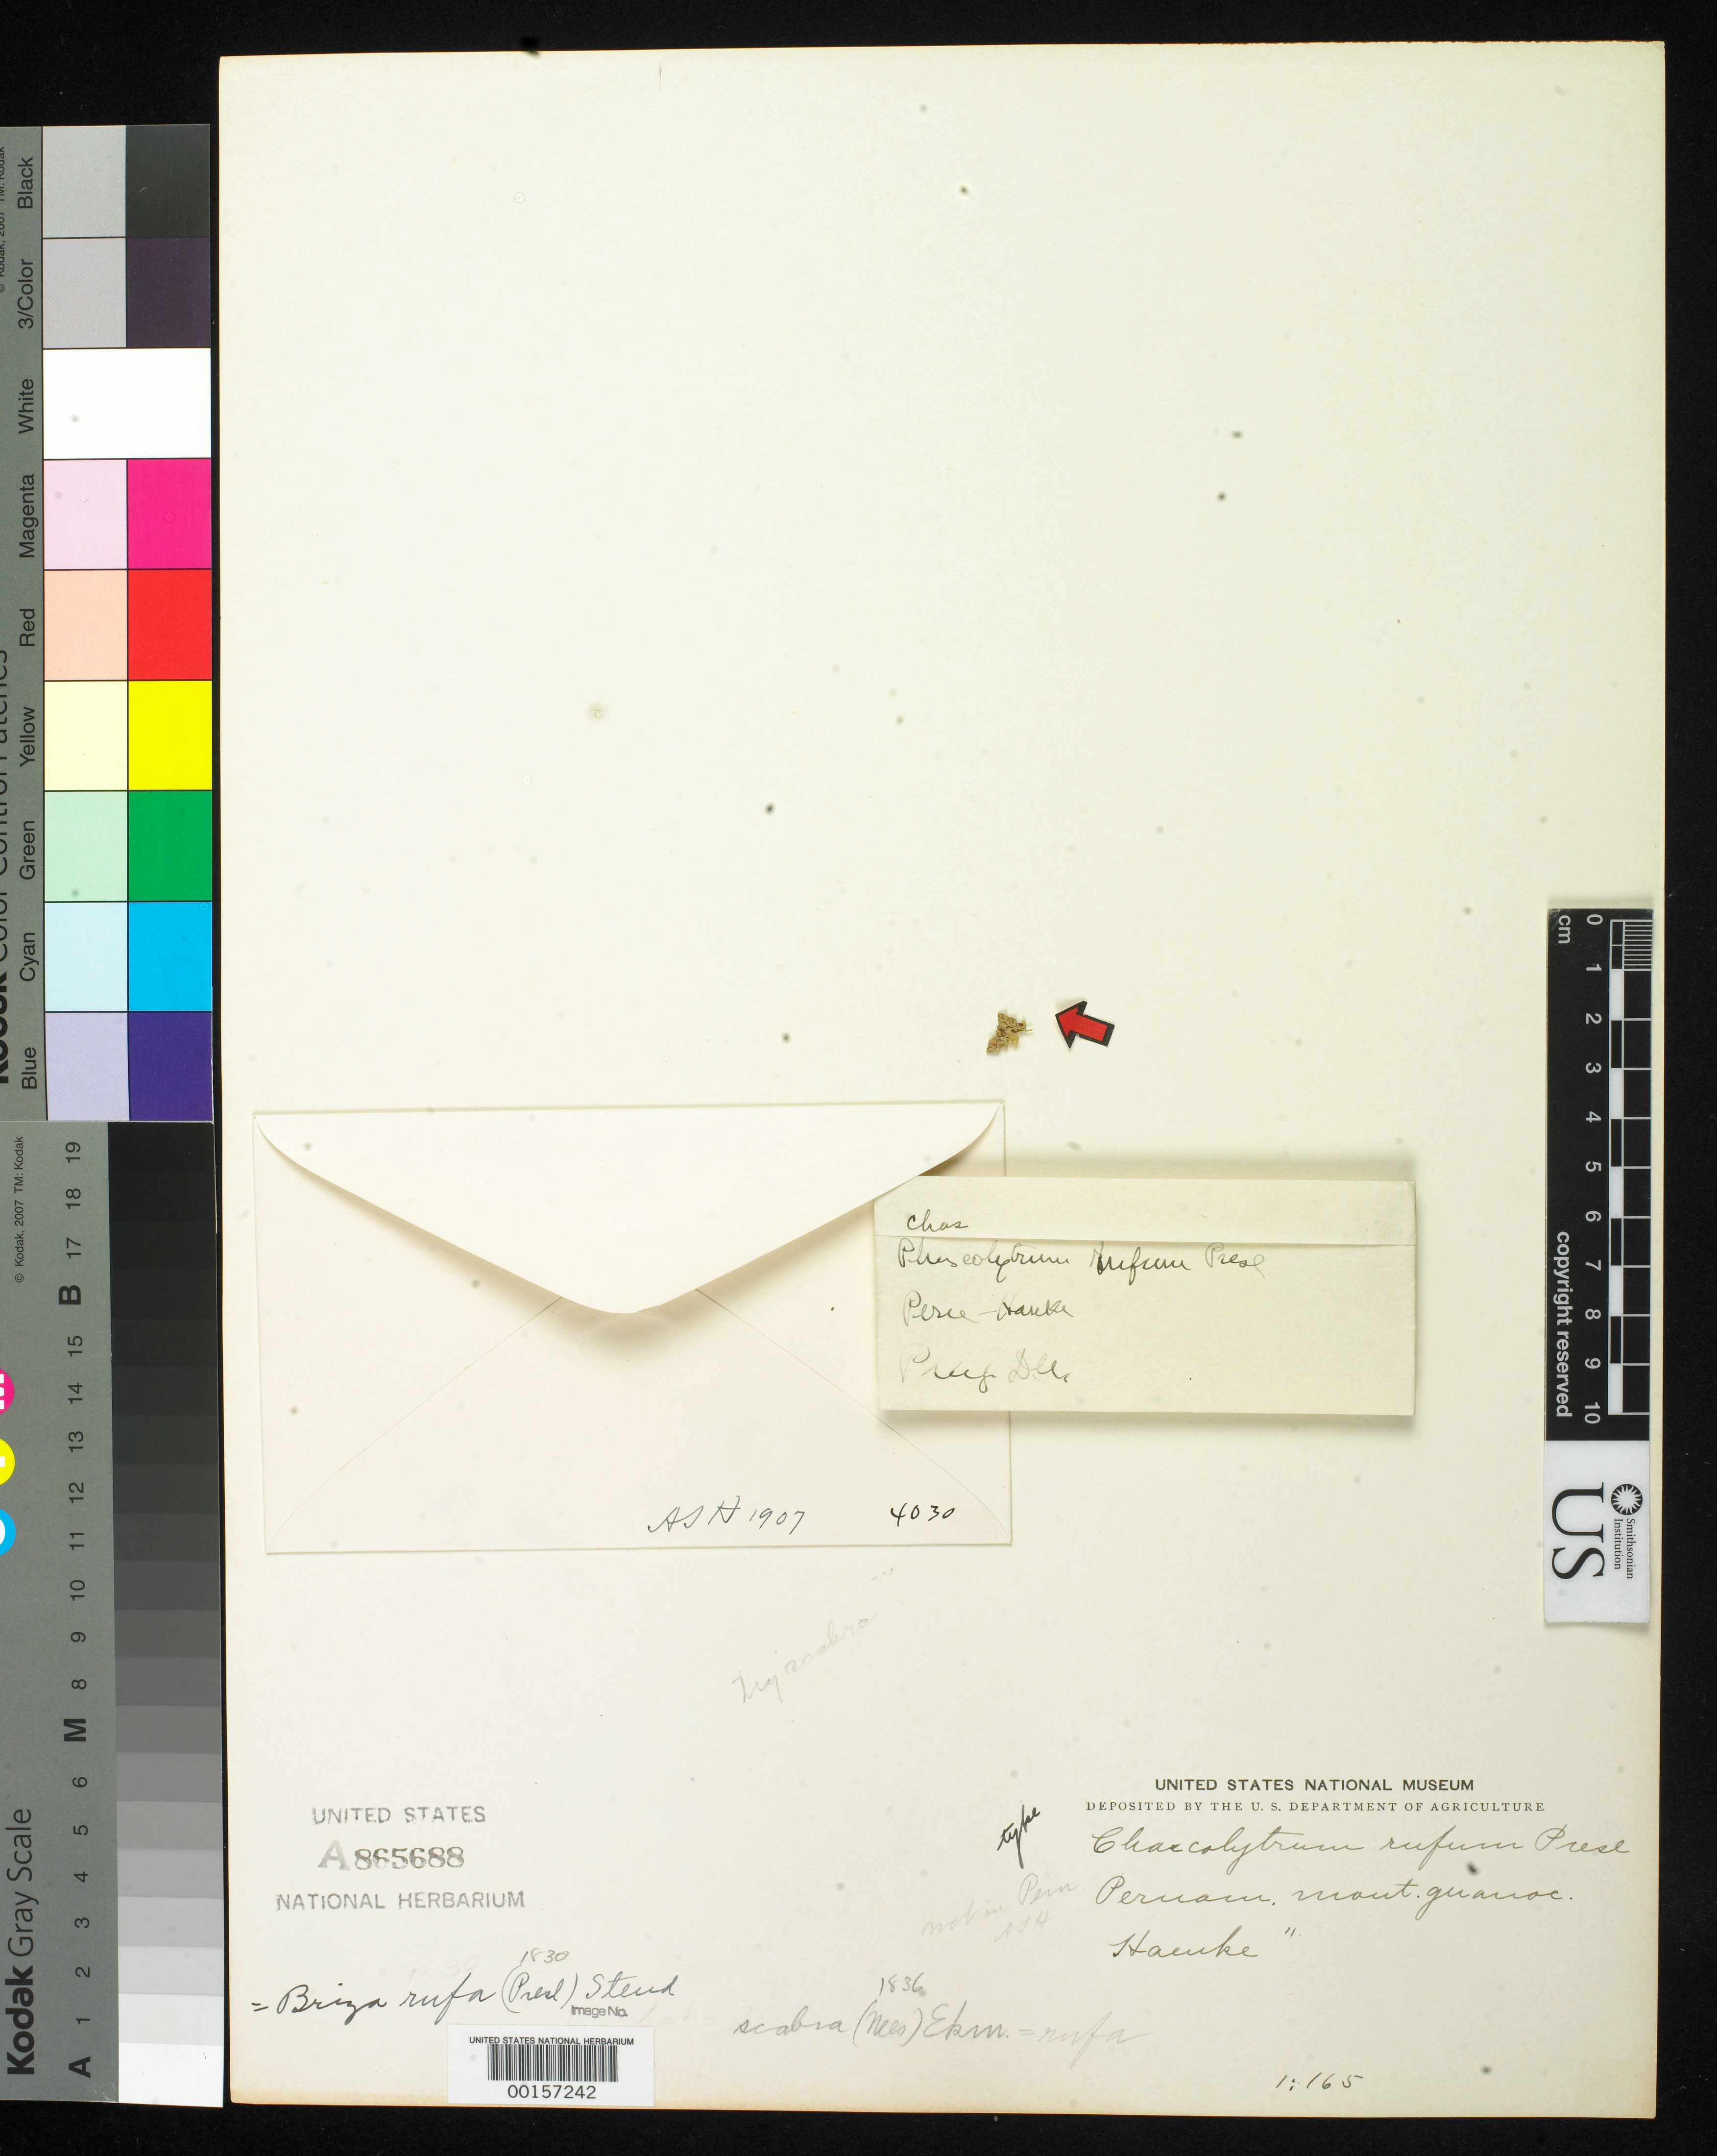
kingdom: Plantae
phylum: Tracheophyta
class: Liliopsida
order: Poales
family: Poaceae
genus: Chascolytrum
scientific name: Chascolytrum rufum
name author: C. Presl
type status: Type Fragment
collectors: T. P. X. Haenke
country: Peru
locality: Mont. Huanoccensibus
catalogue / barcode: US 865688A